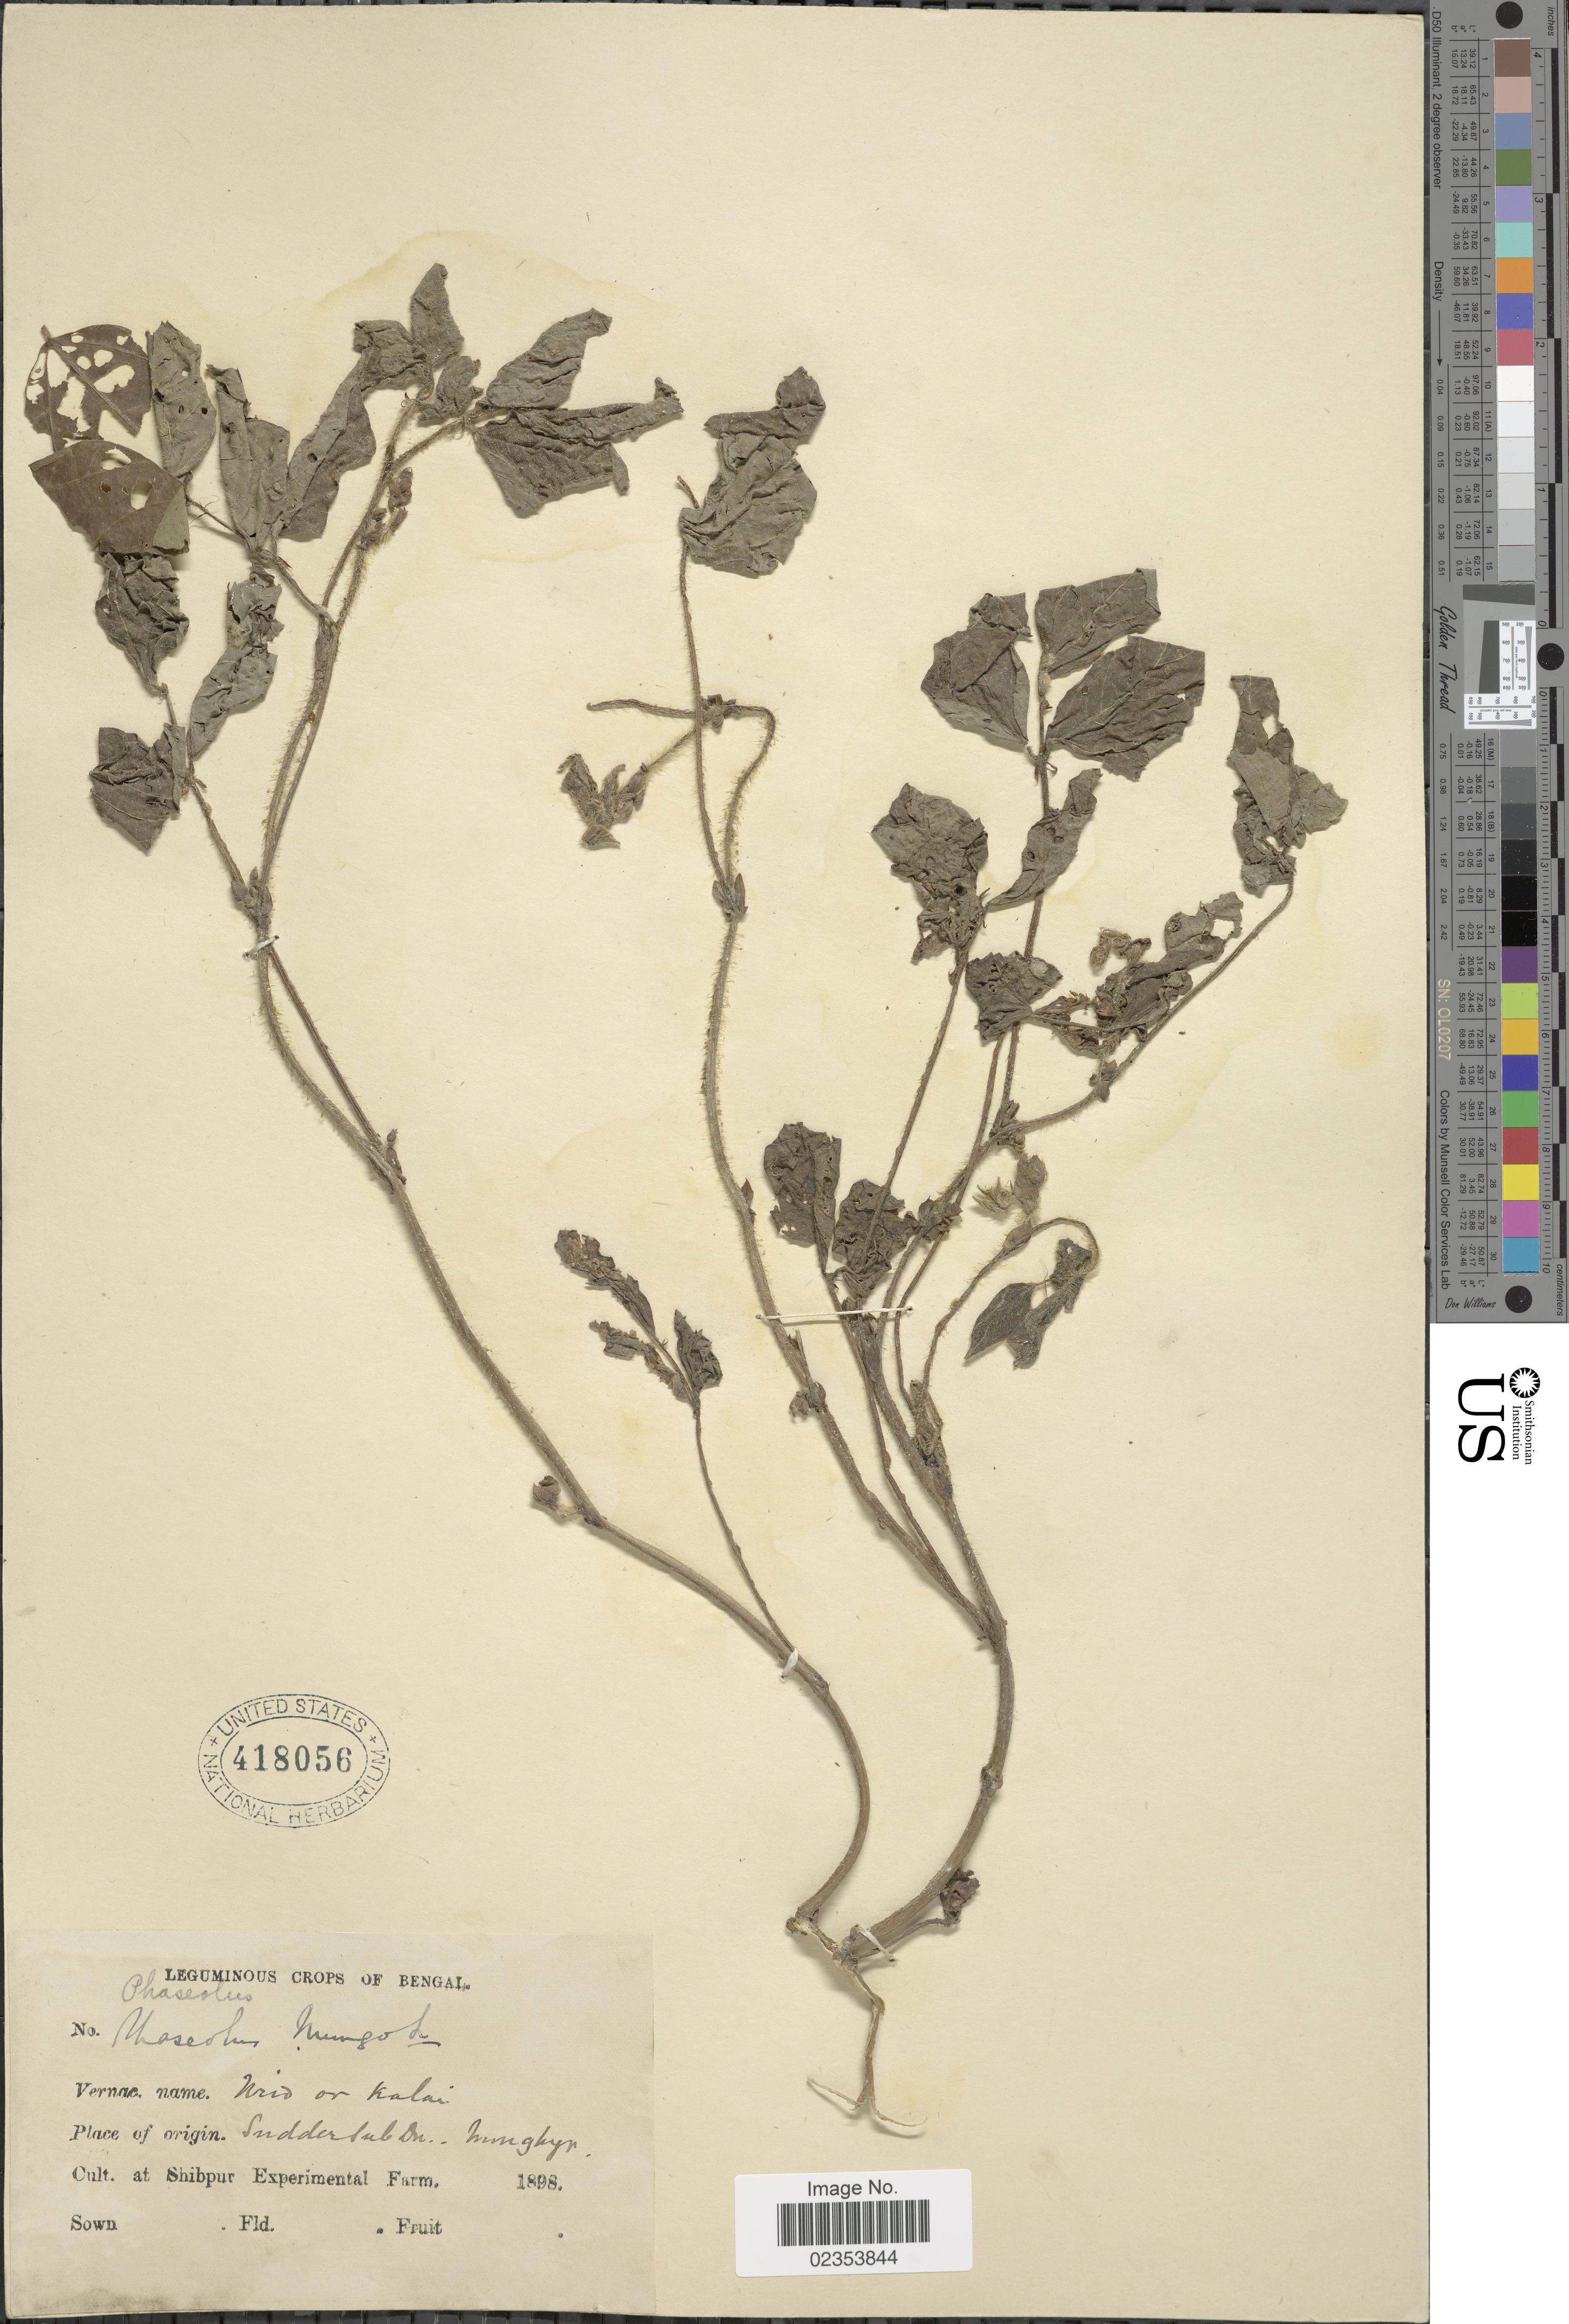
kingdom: Plantae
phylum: Tracheophyta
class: Magnoliopsida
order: Fabales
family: Fabaceae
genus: Vigna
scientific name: Vigna radiata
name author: (L.) R. Wilczek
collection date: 1898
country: India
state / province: West Bengal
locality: Cult. at Shibpur Experimental Farm. Bengal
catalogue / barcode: US 418056